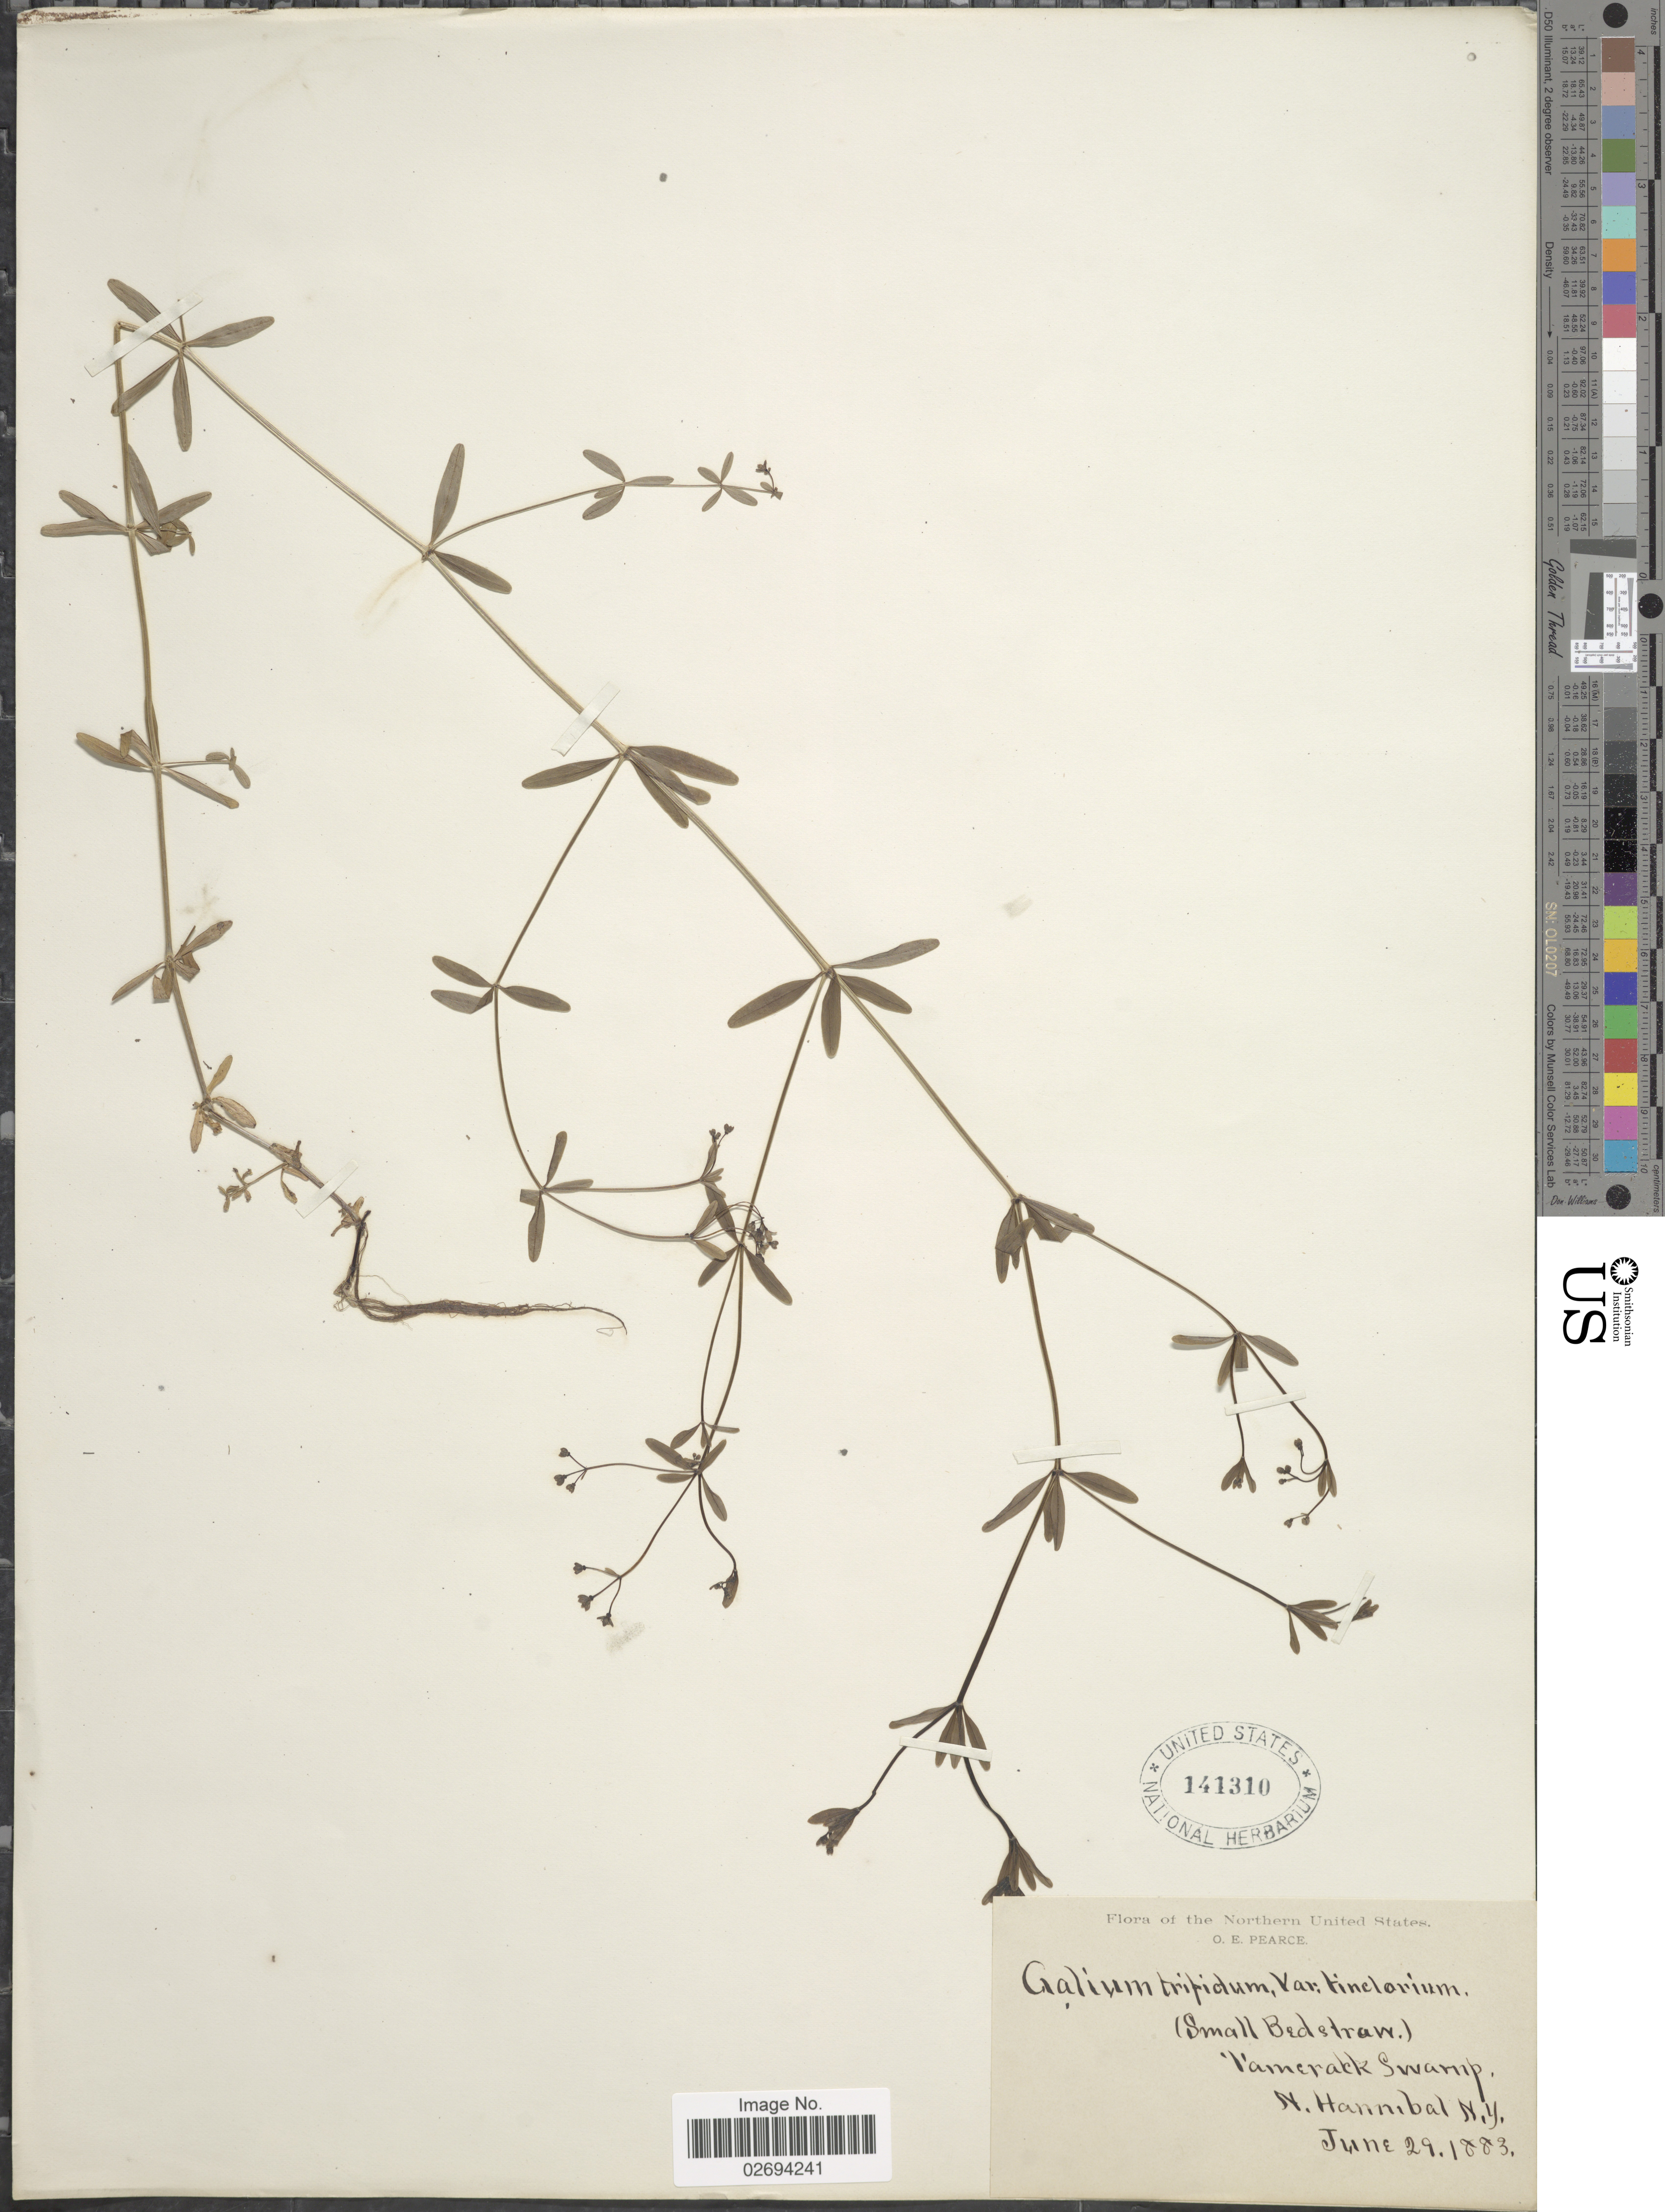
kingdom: Plantae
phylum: Tracheophyta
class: Magnoliopsida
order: Gentianales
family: Rubiaceae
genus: Galium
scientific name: Galium trifidum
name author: L.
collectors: O. E. Pearce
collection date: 1883-06-29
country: United States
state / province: New York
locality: Northern United States. Pamerack Swamp. N. Hannibal.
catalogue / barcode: US 141310